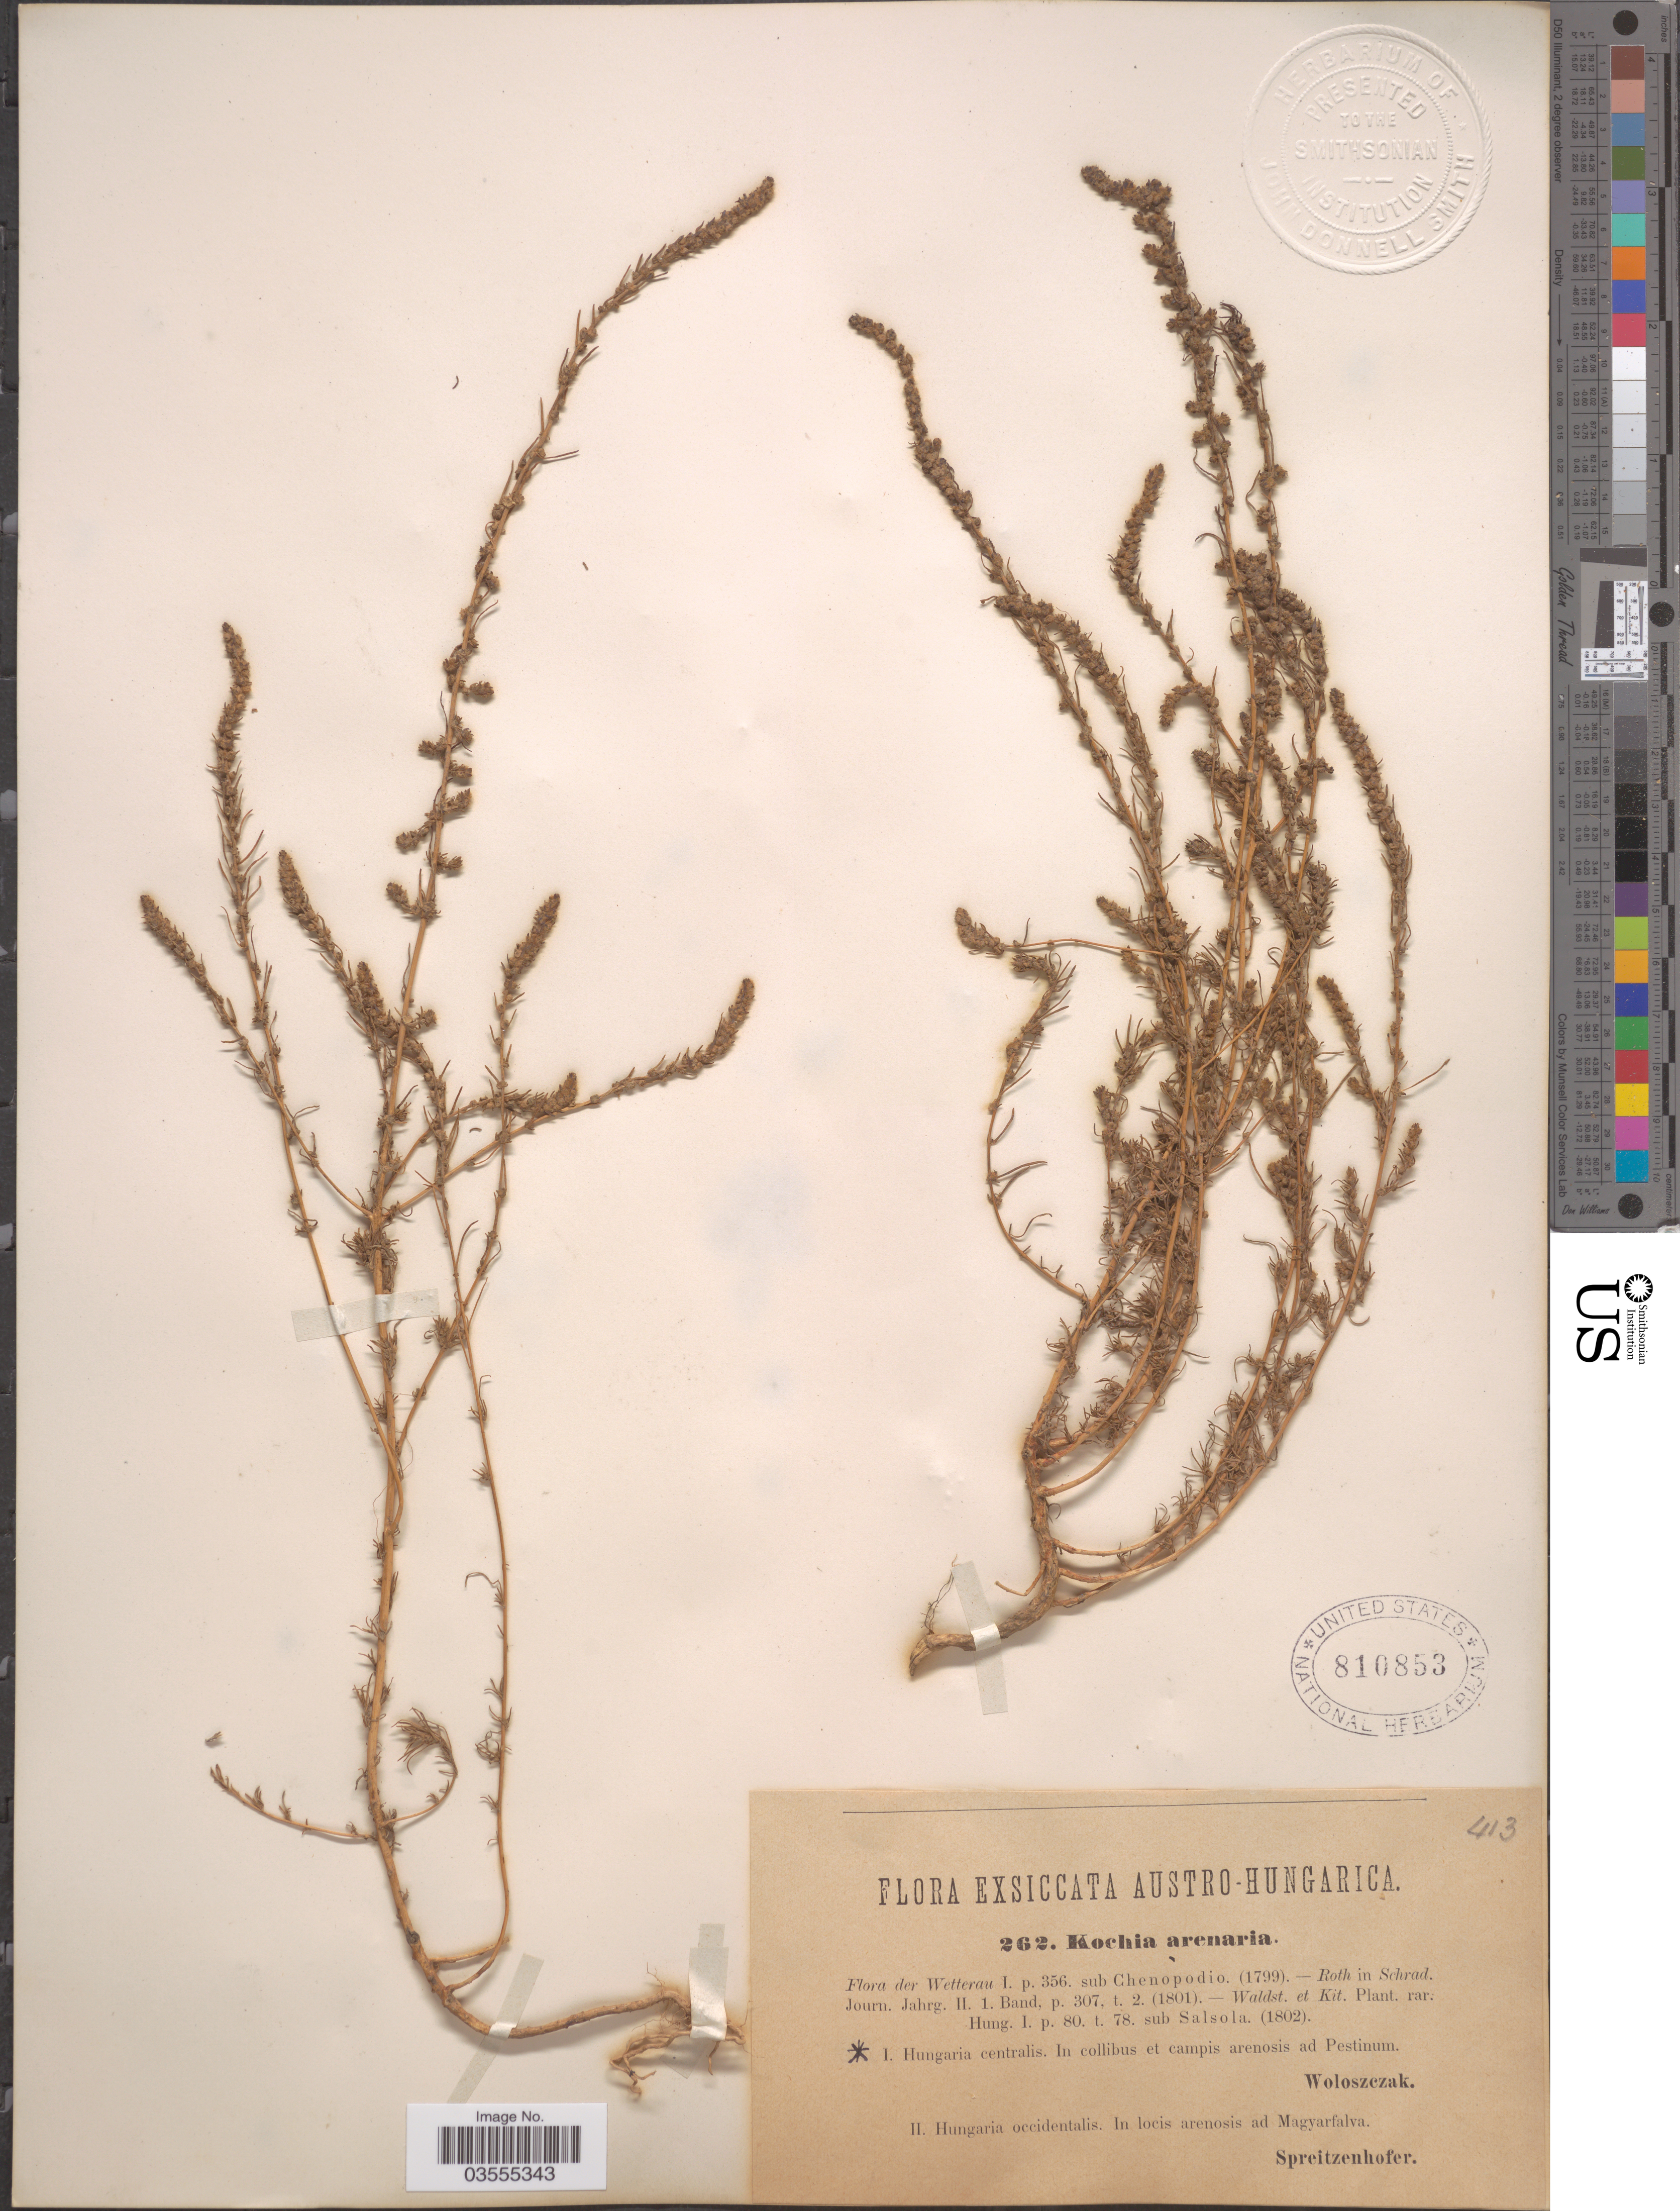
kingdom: Plantae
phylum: Tracheophyta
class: Magnoliopsida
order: Caryophyllales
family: Amaranthaceae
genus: Bassia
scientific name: Bassia laniflora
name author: (S.G. Gmel.) A.J. Scott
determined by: Strong, Mark T., (BOT), Smithsonian Institution - National Museum of Natural History (UNITED STATES)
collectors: Woloszczak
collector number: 262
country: Hungary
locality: Austro-Hungarica. Wetterau. Hungaria centralis. In collibus et campis arenosis ad Pestinum.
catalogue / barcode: US 810853